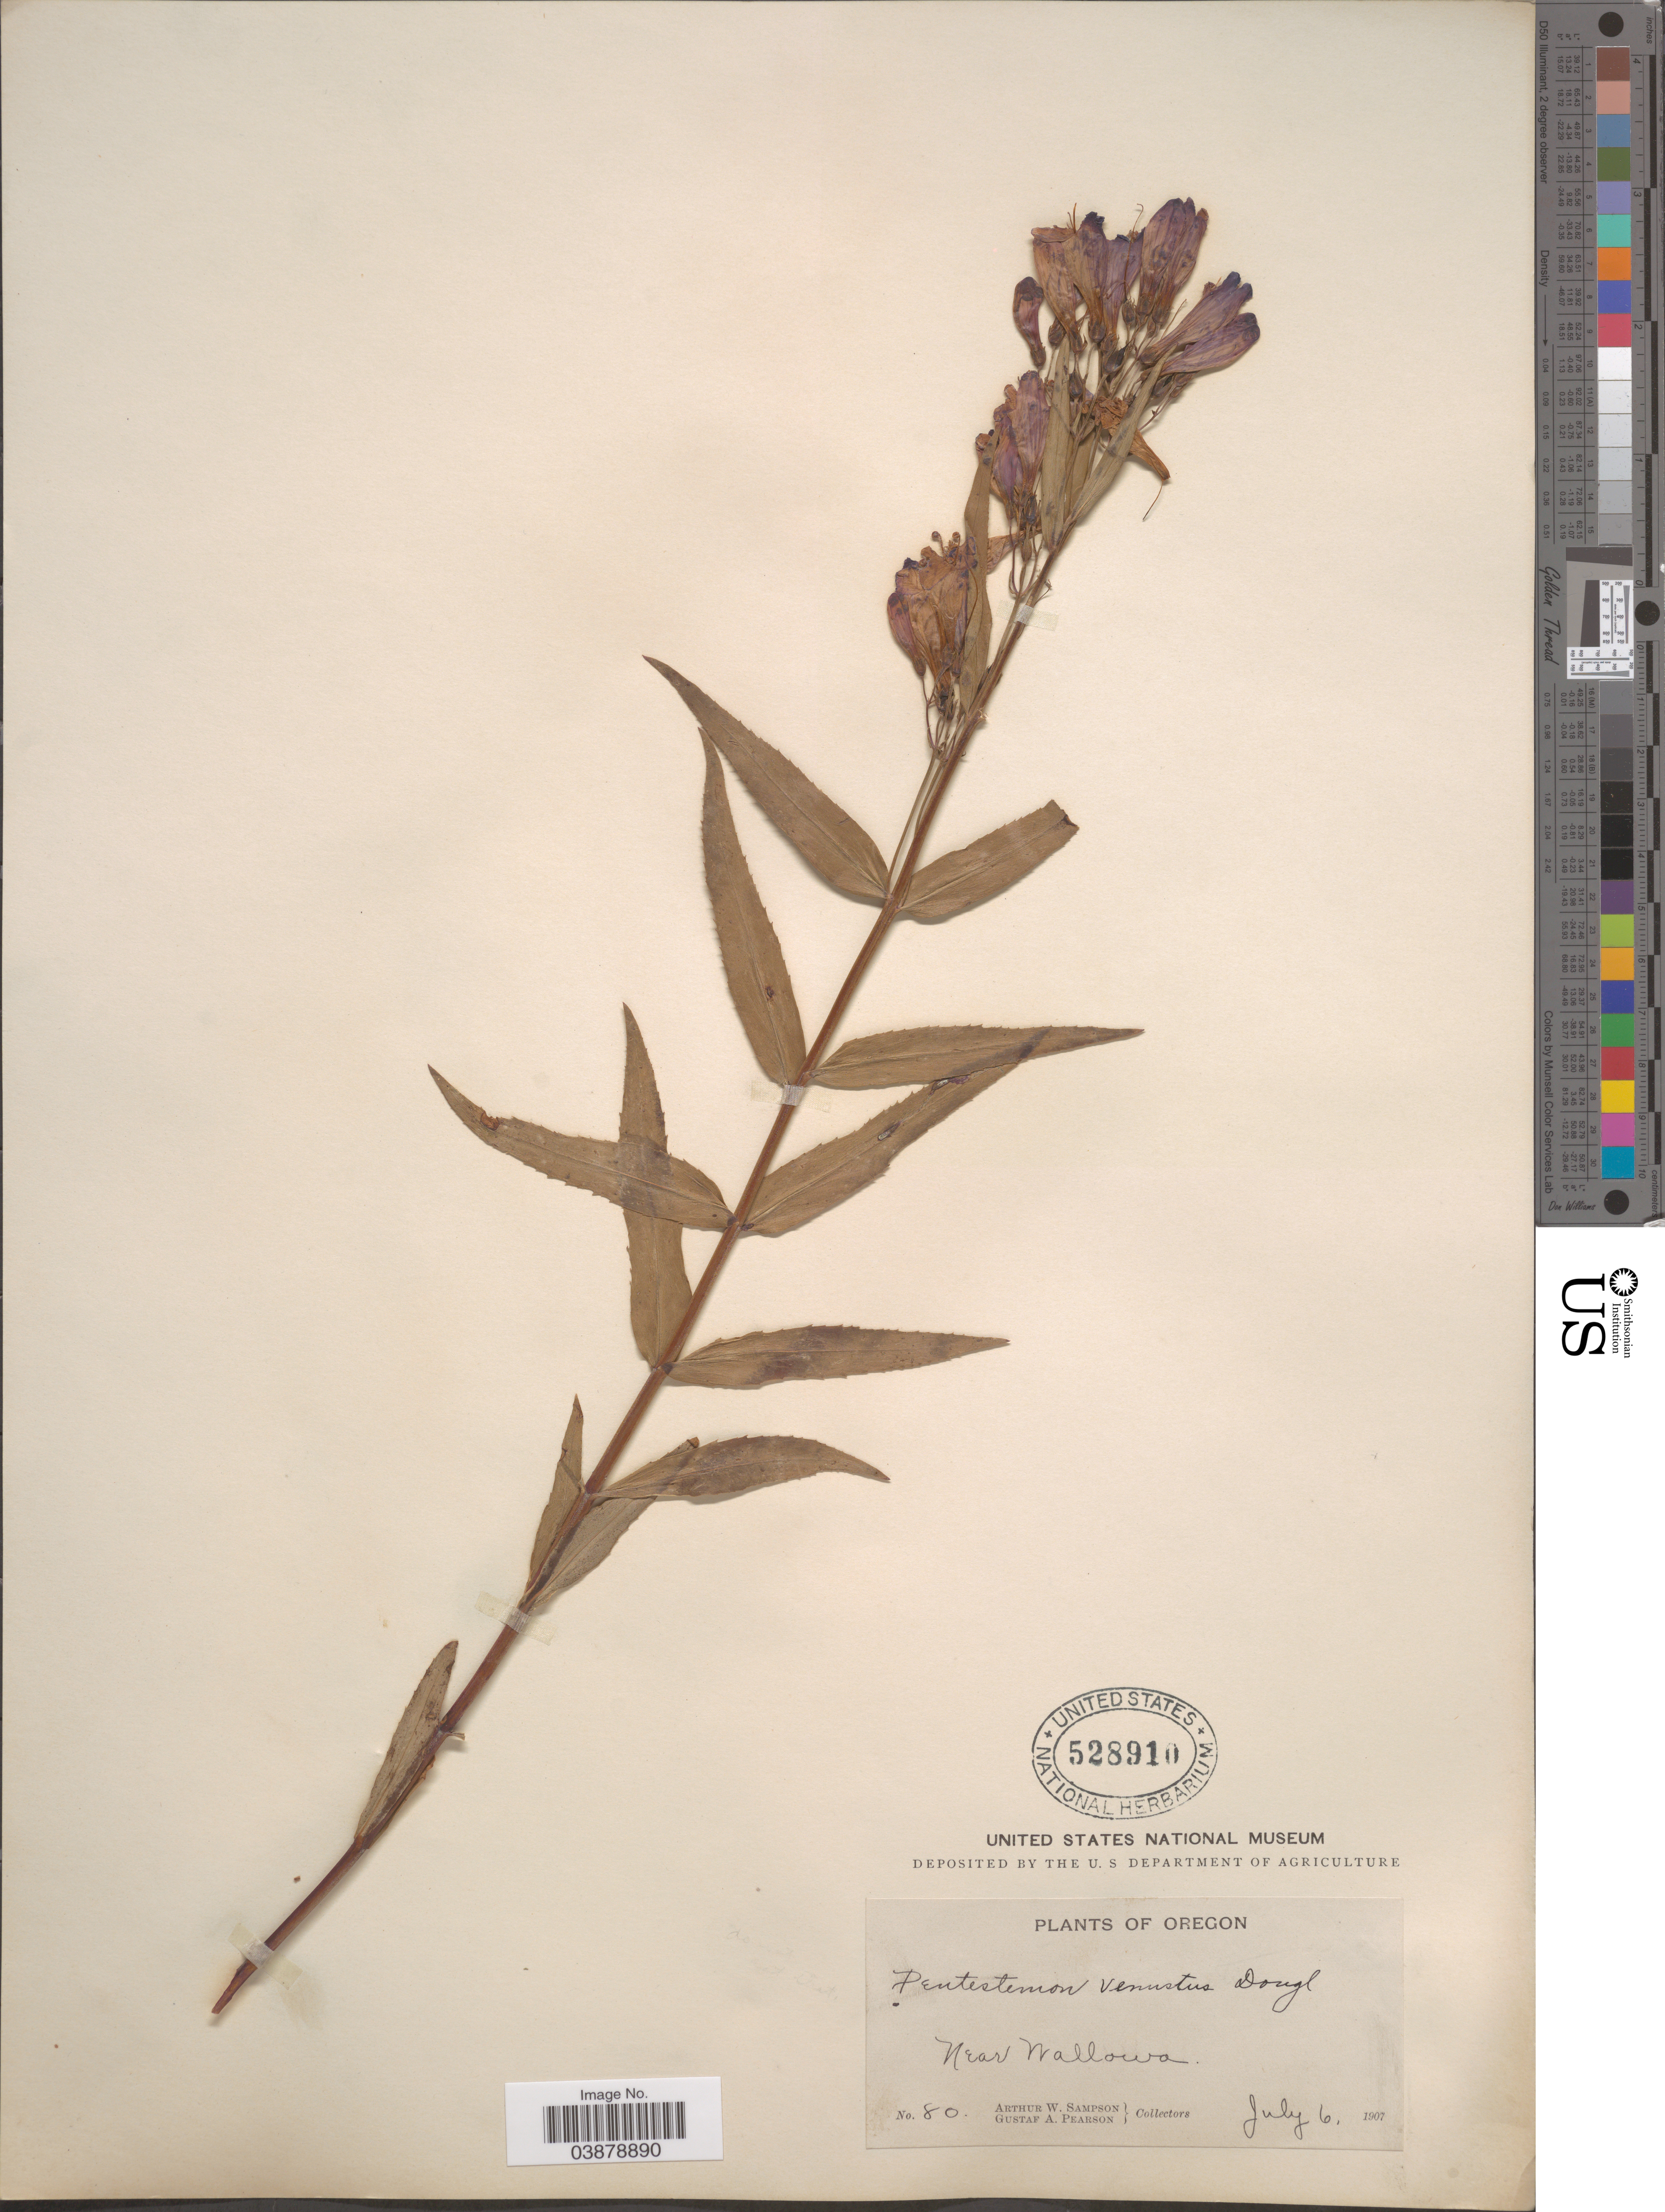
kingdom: Plantae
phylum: Tracheophyta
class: Magnoliopsida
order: Lamiales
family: Plantaginaceae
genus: Penstemon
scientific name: Penstemon venustus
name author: Douglas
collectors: A. Sampson & G. Pearson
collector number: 80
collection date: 1907-07-06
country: United States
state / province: Oregon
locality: Near Wallowa.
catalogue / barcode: US 528910